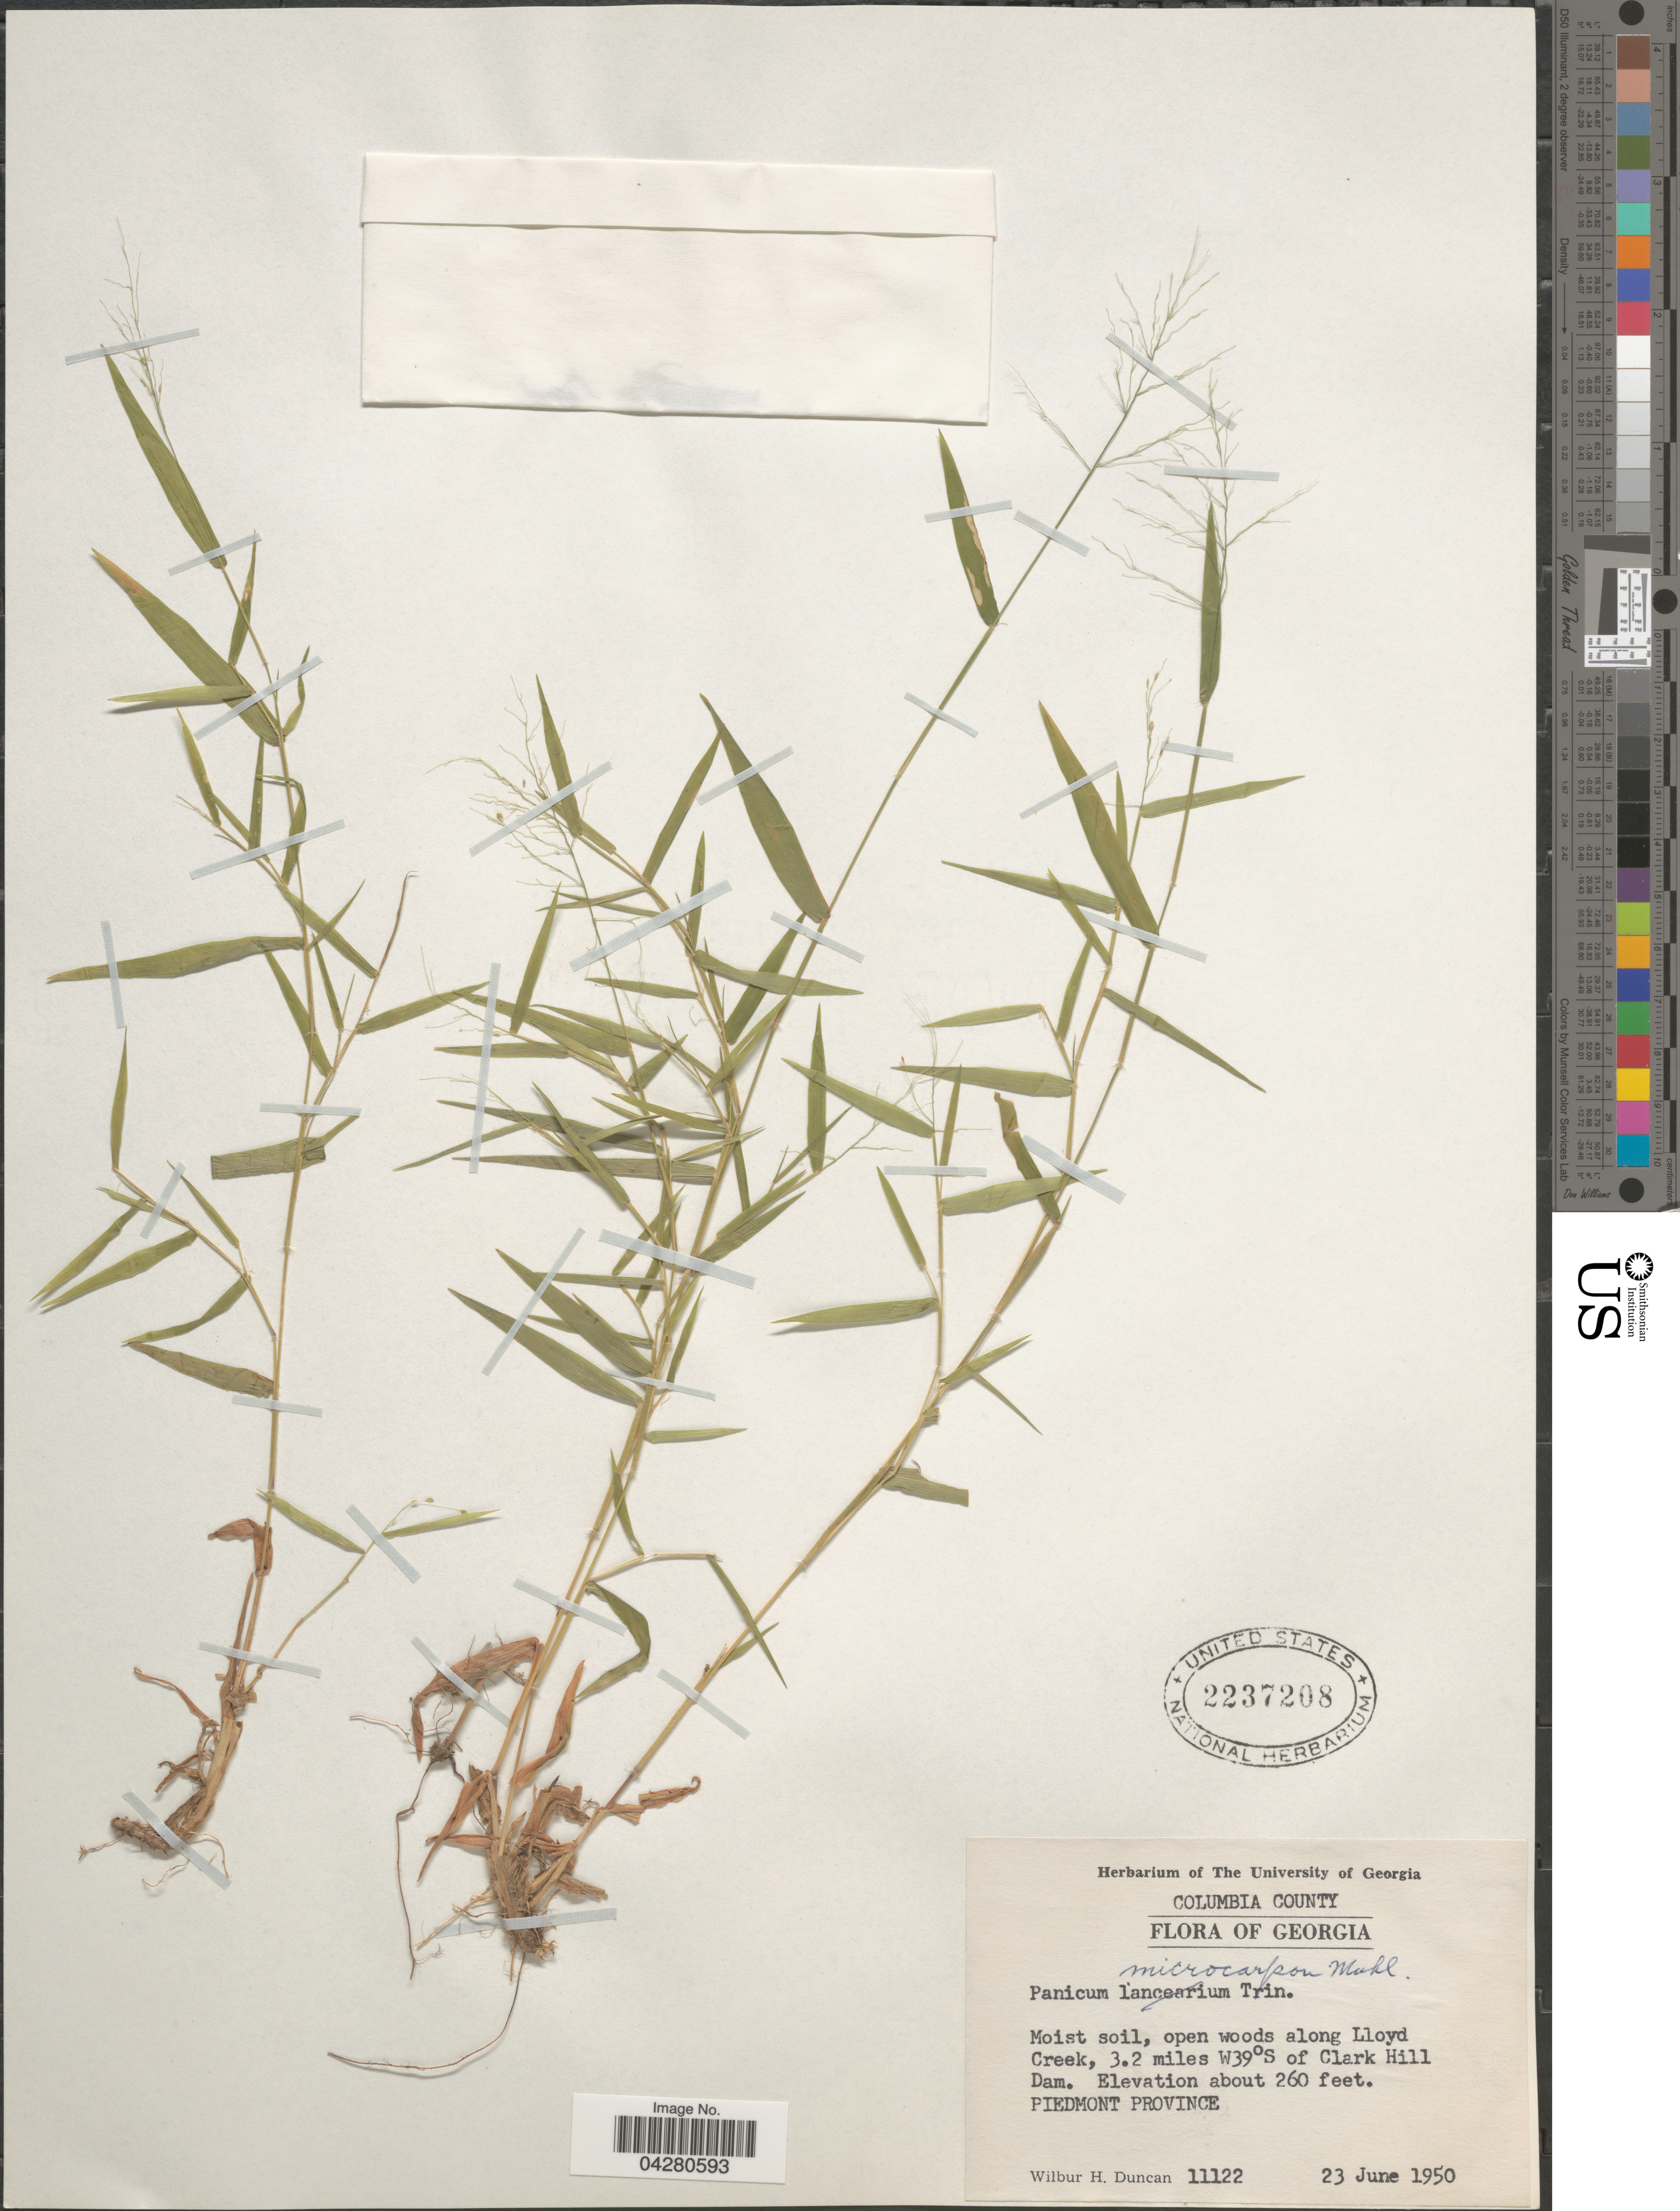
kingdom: Plantae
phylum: Tracheophyta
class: Liliopsida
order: Poales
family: Poaceae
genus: Dichanthelium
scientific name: Dichanthelium dichotomum var. dichotomum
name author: (L.) Gould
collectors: W. H. Duncan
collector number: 11122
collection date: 1950-06-23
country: United States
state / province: Georgia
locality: Columbia County. Along Lloyd Creek, 3.2 miles W39°S of Clark Hill Dam. Piedmont Province.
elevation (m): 79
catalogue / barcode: US 2237208